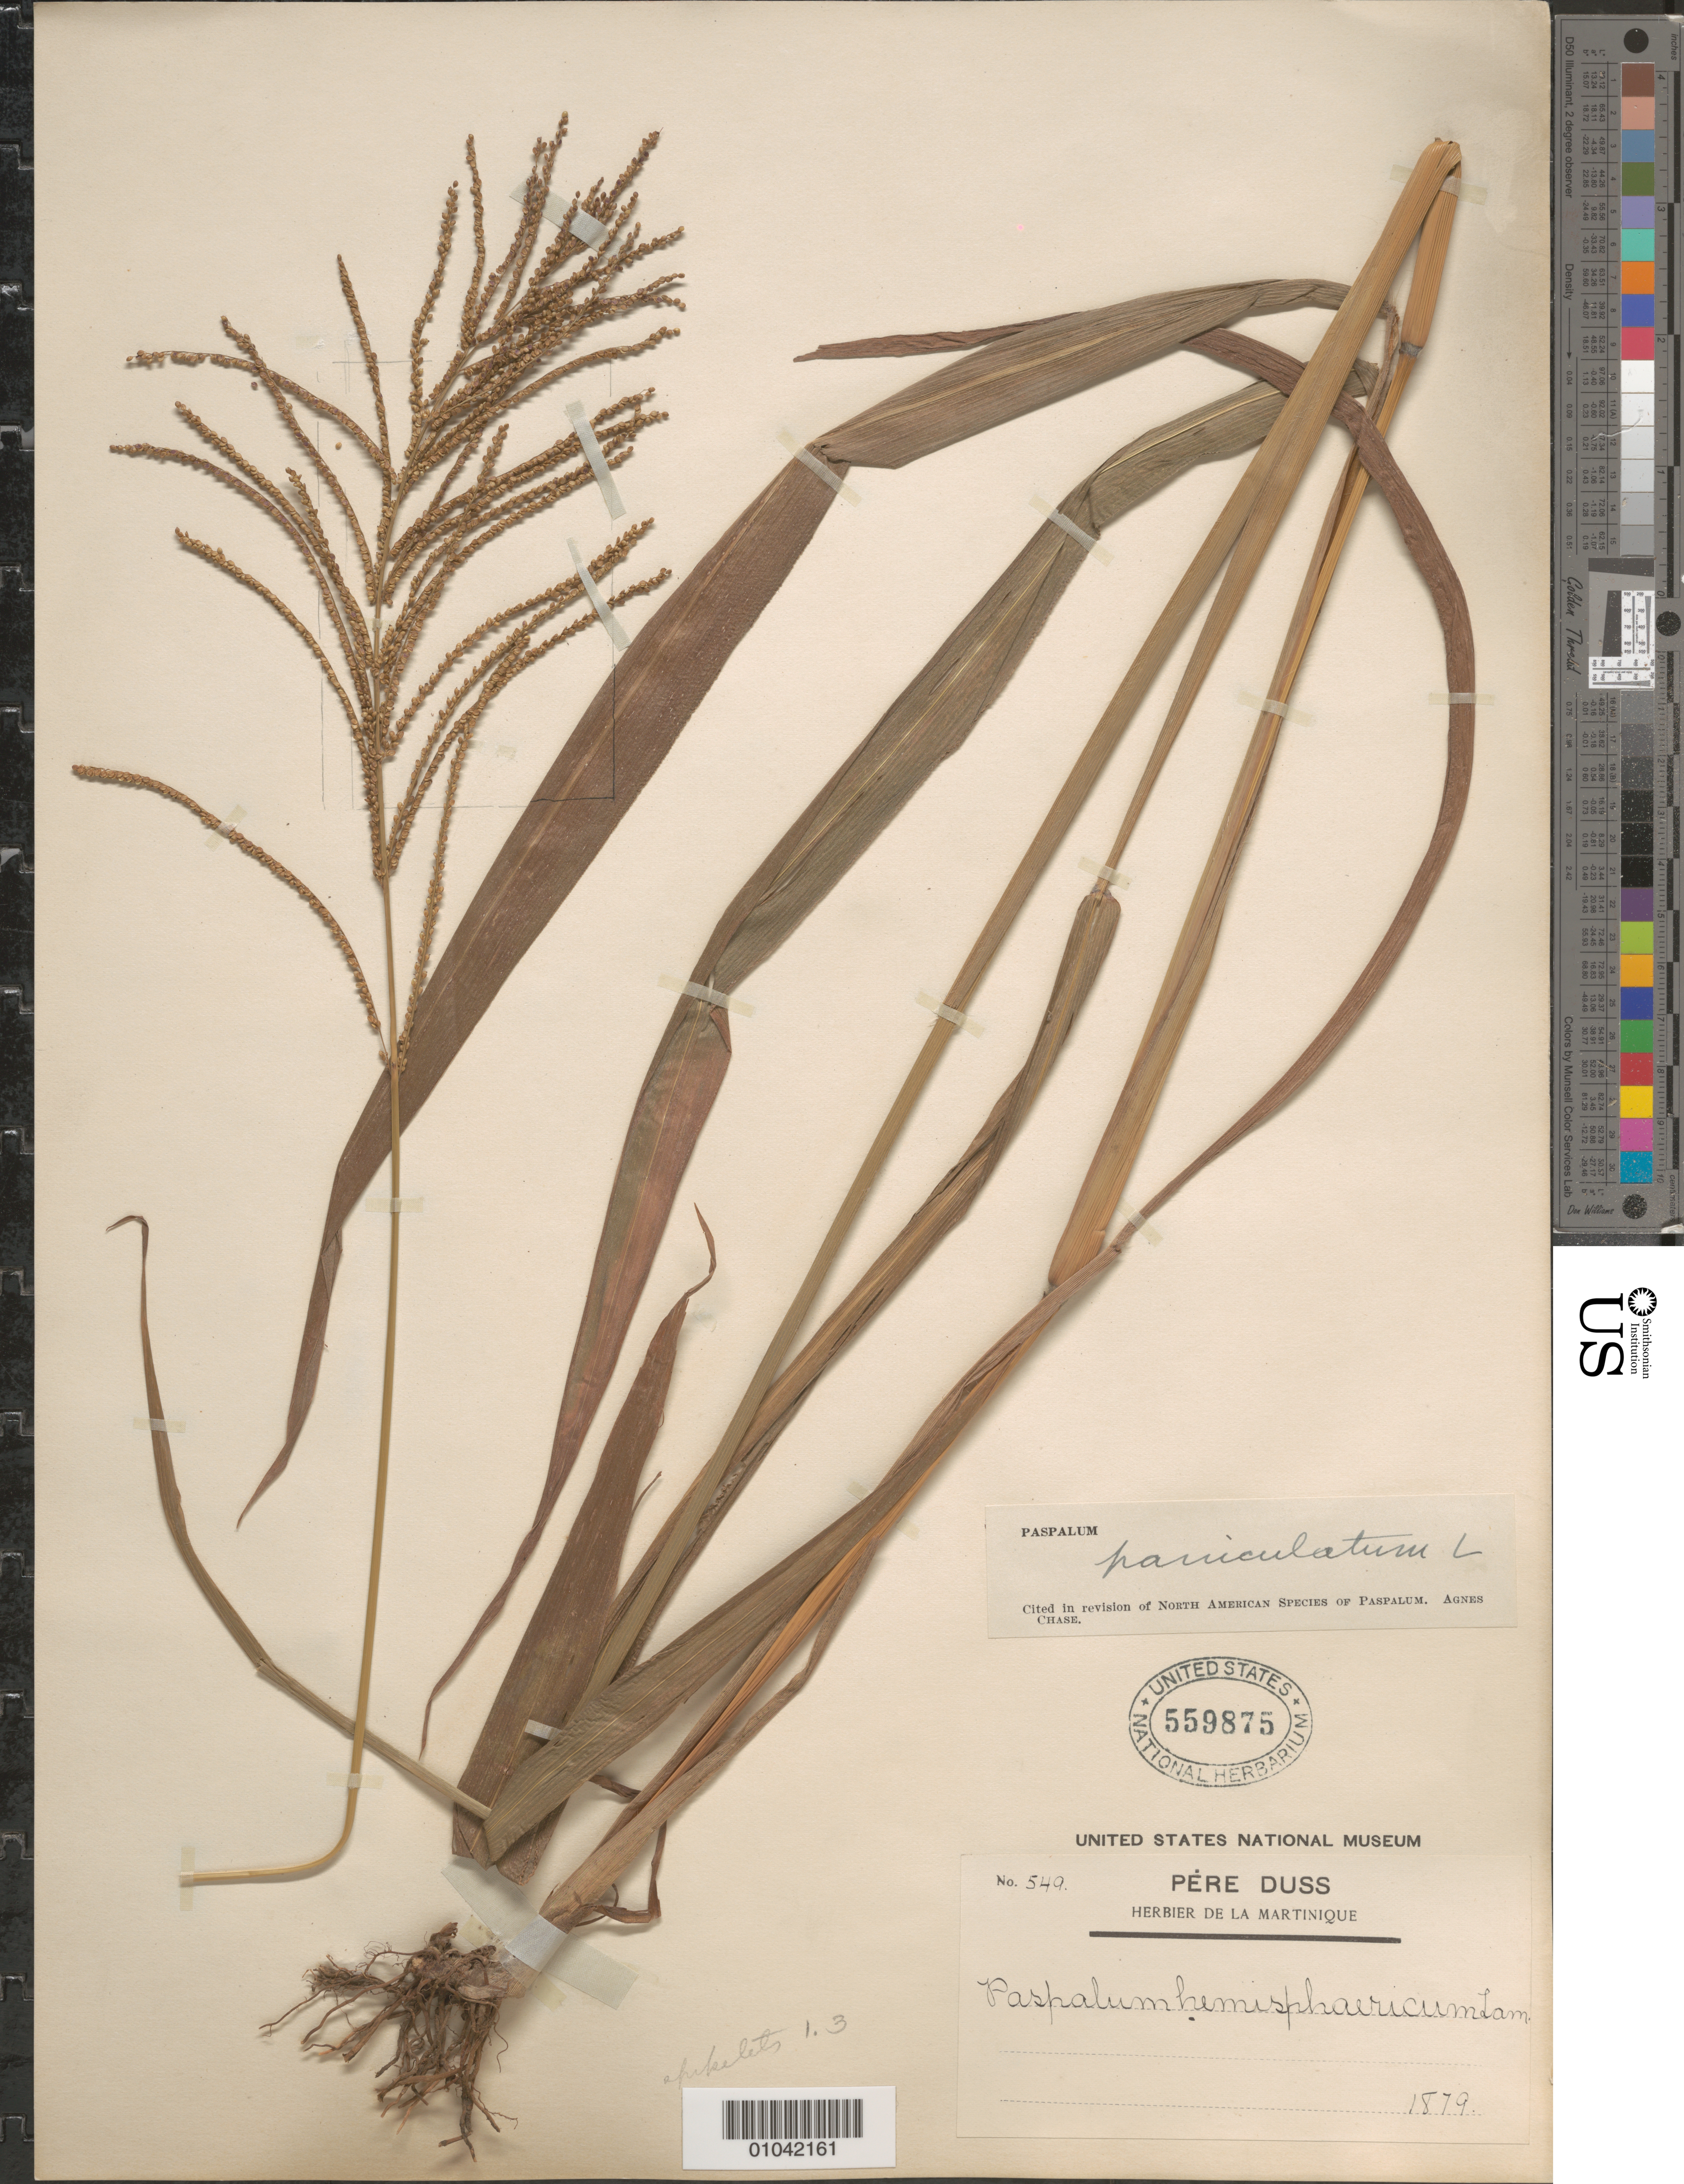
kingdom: Plantae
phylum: Tracheophyta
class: Liliopsida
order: Poales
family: Poaceae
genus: Paspalum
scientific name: Paspalum paniculatum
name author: L.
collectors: Père Duss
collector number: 549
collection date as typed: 1879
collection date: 1879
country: Martinique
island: Martinique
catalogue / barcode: US 559875